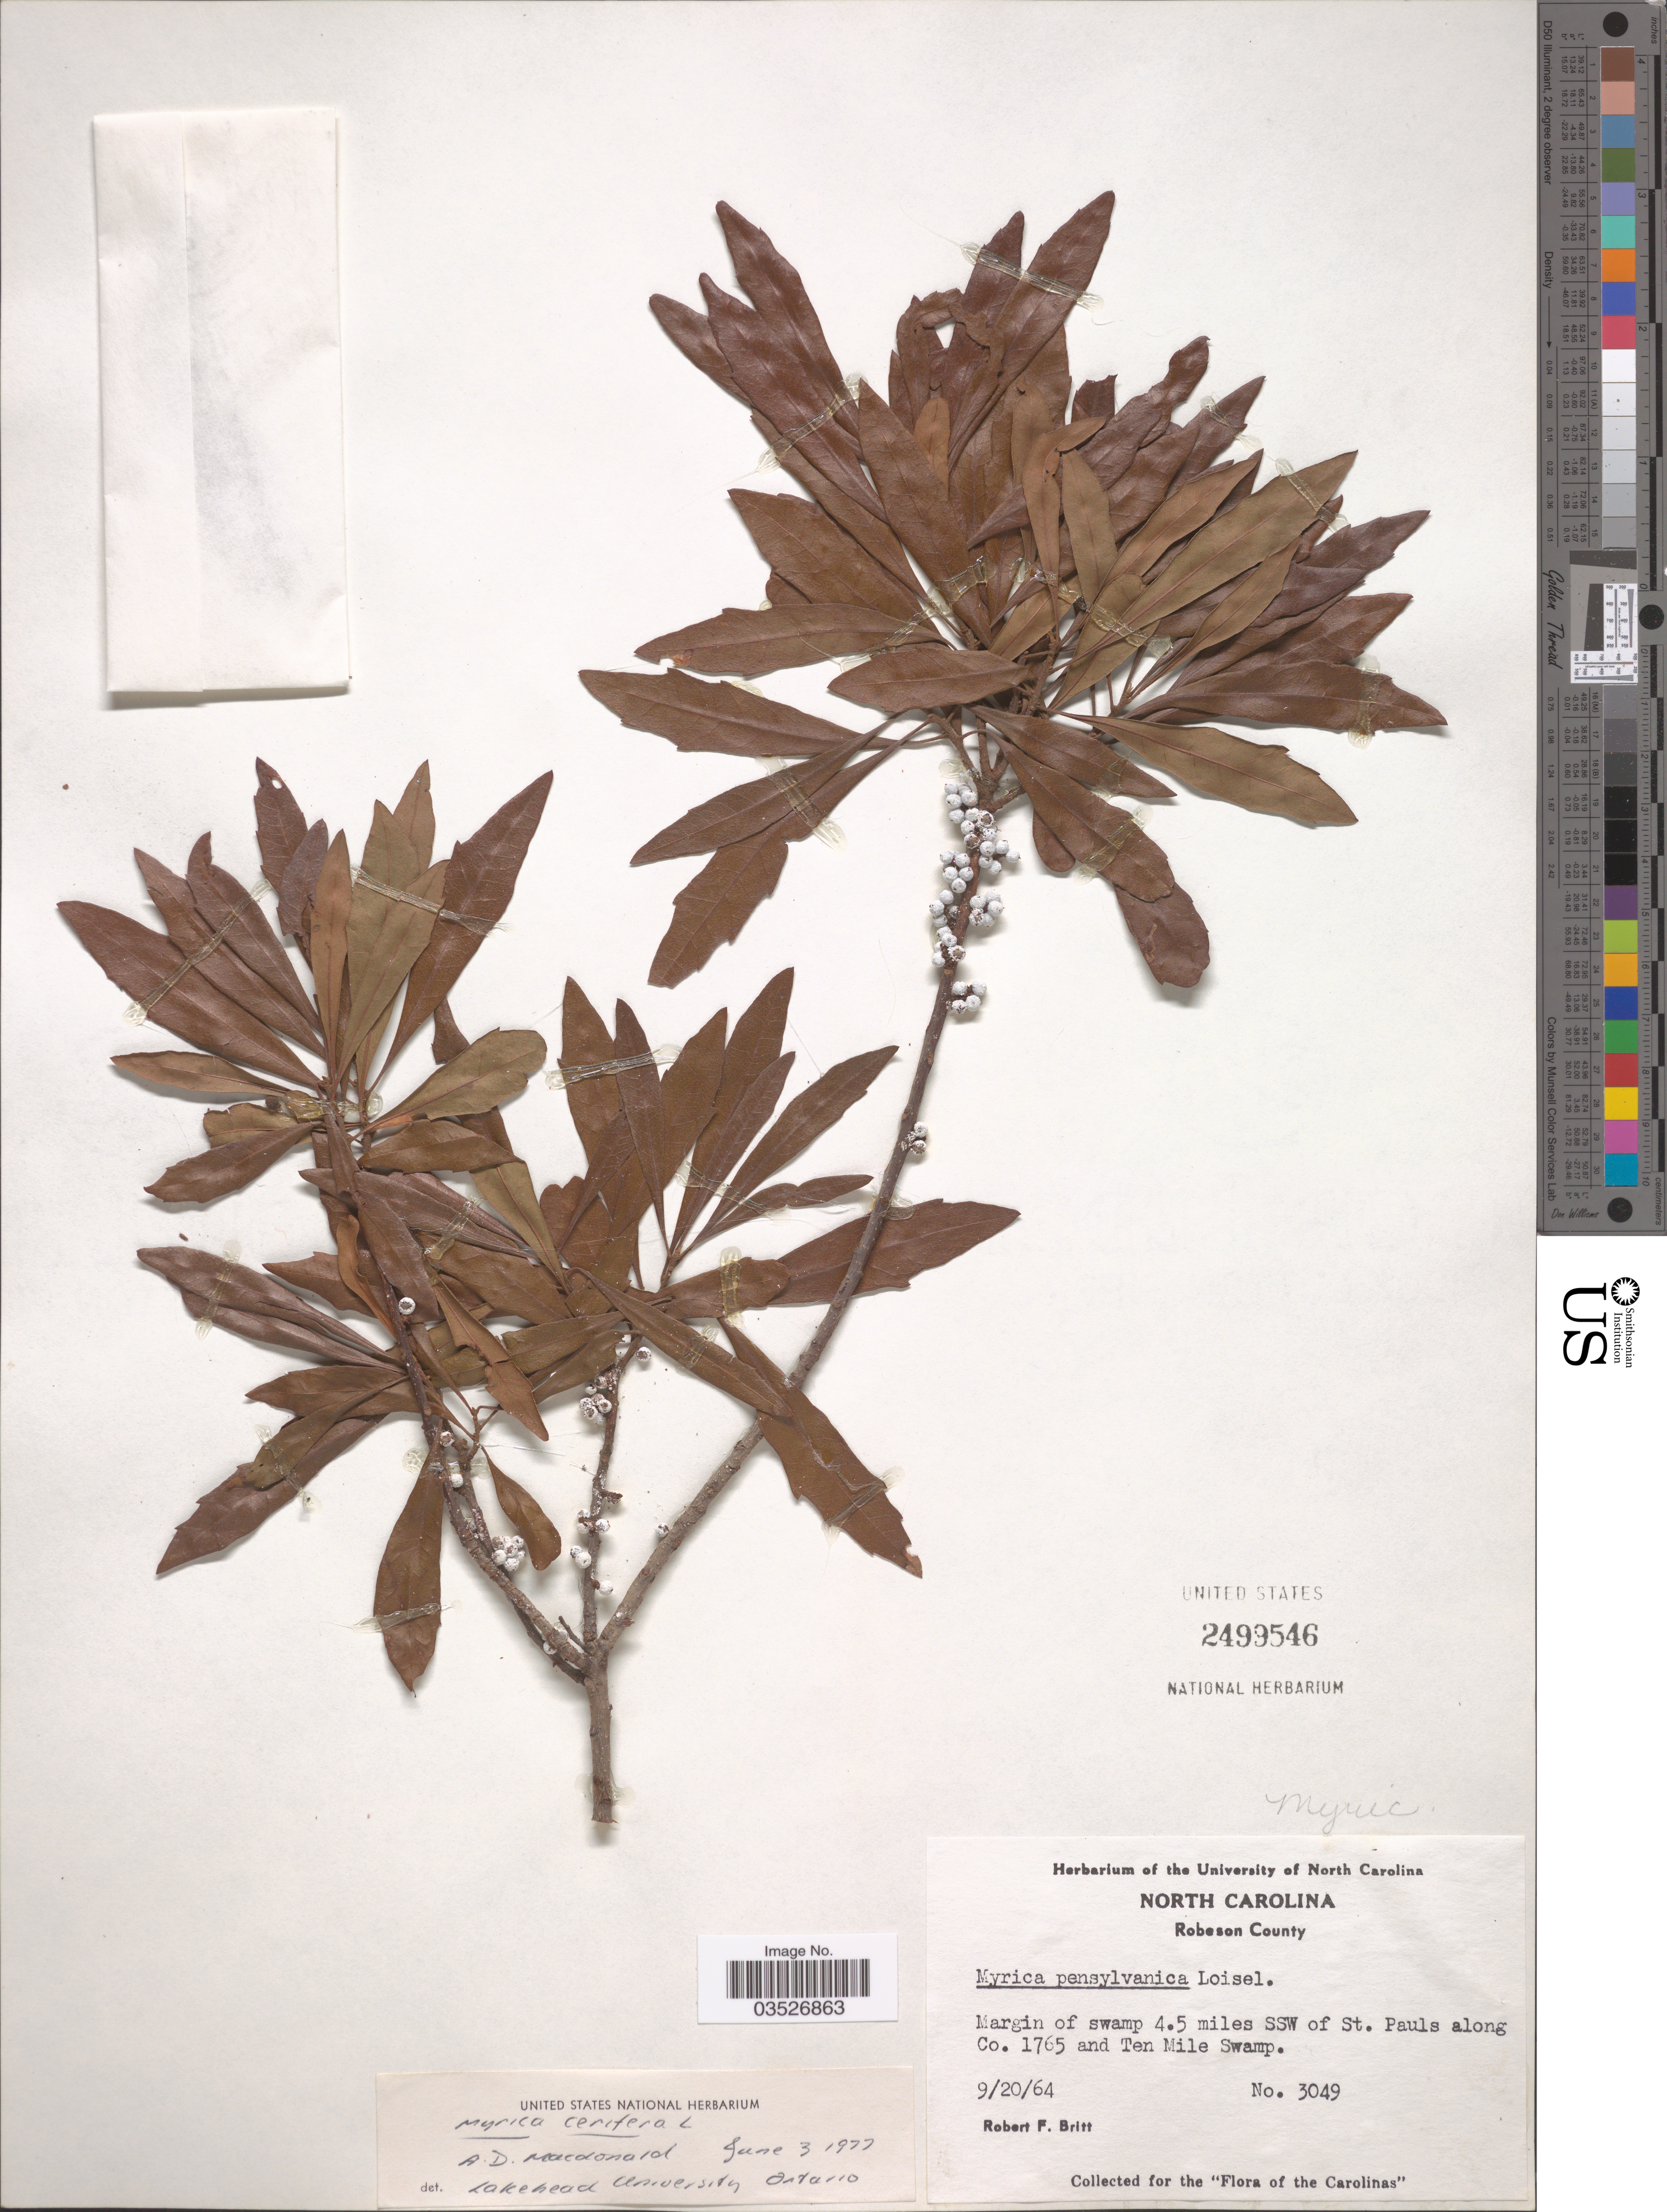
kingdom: Plantae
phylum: Tracheophyta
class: Magnoliopsida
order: Fagales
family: Myricaceae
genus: Morella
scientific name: Morella cerifera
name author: (L.) Small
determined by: Strong, Mark T., (BOT), Smithsonian Institution - National Museum of Natural History (UNITED STATES)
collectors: R. Britt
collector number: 3049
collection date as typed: Transcribed d/m/y: 20/9/64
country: United States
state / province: North Carolina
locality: Robeson County. Margin of swamp 4.5 miles SSW of St. Pauls along Co. 1765 and Ten Mile Swamp.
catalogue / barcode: US 2499546